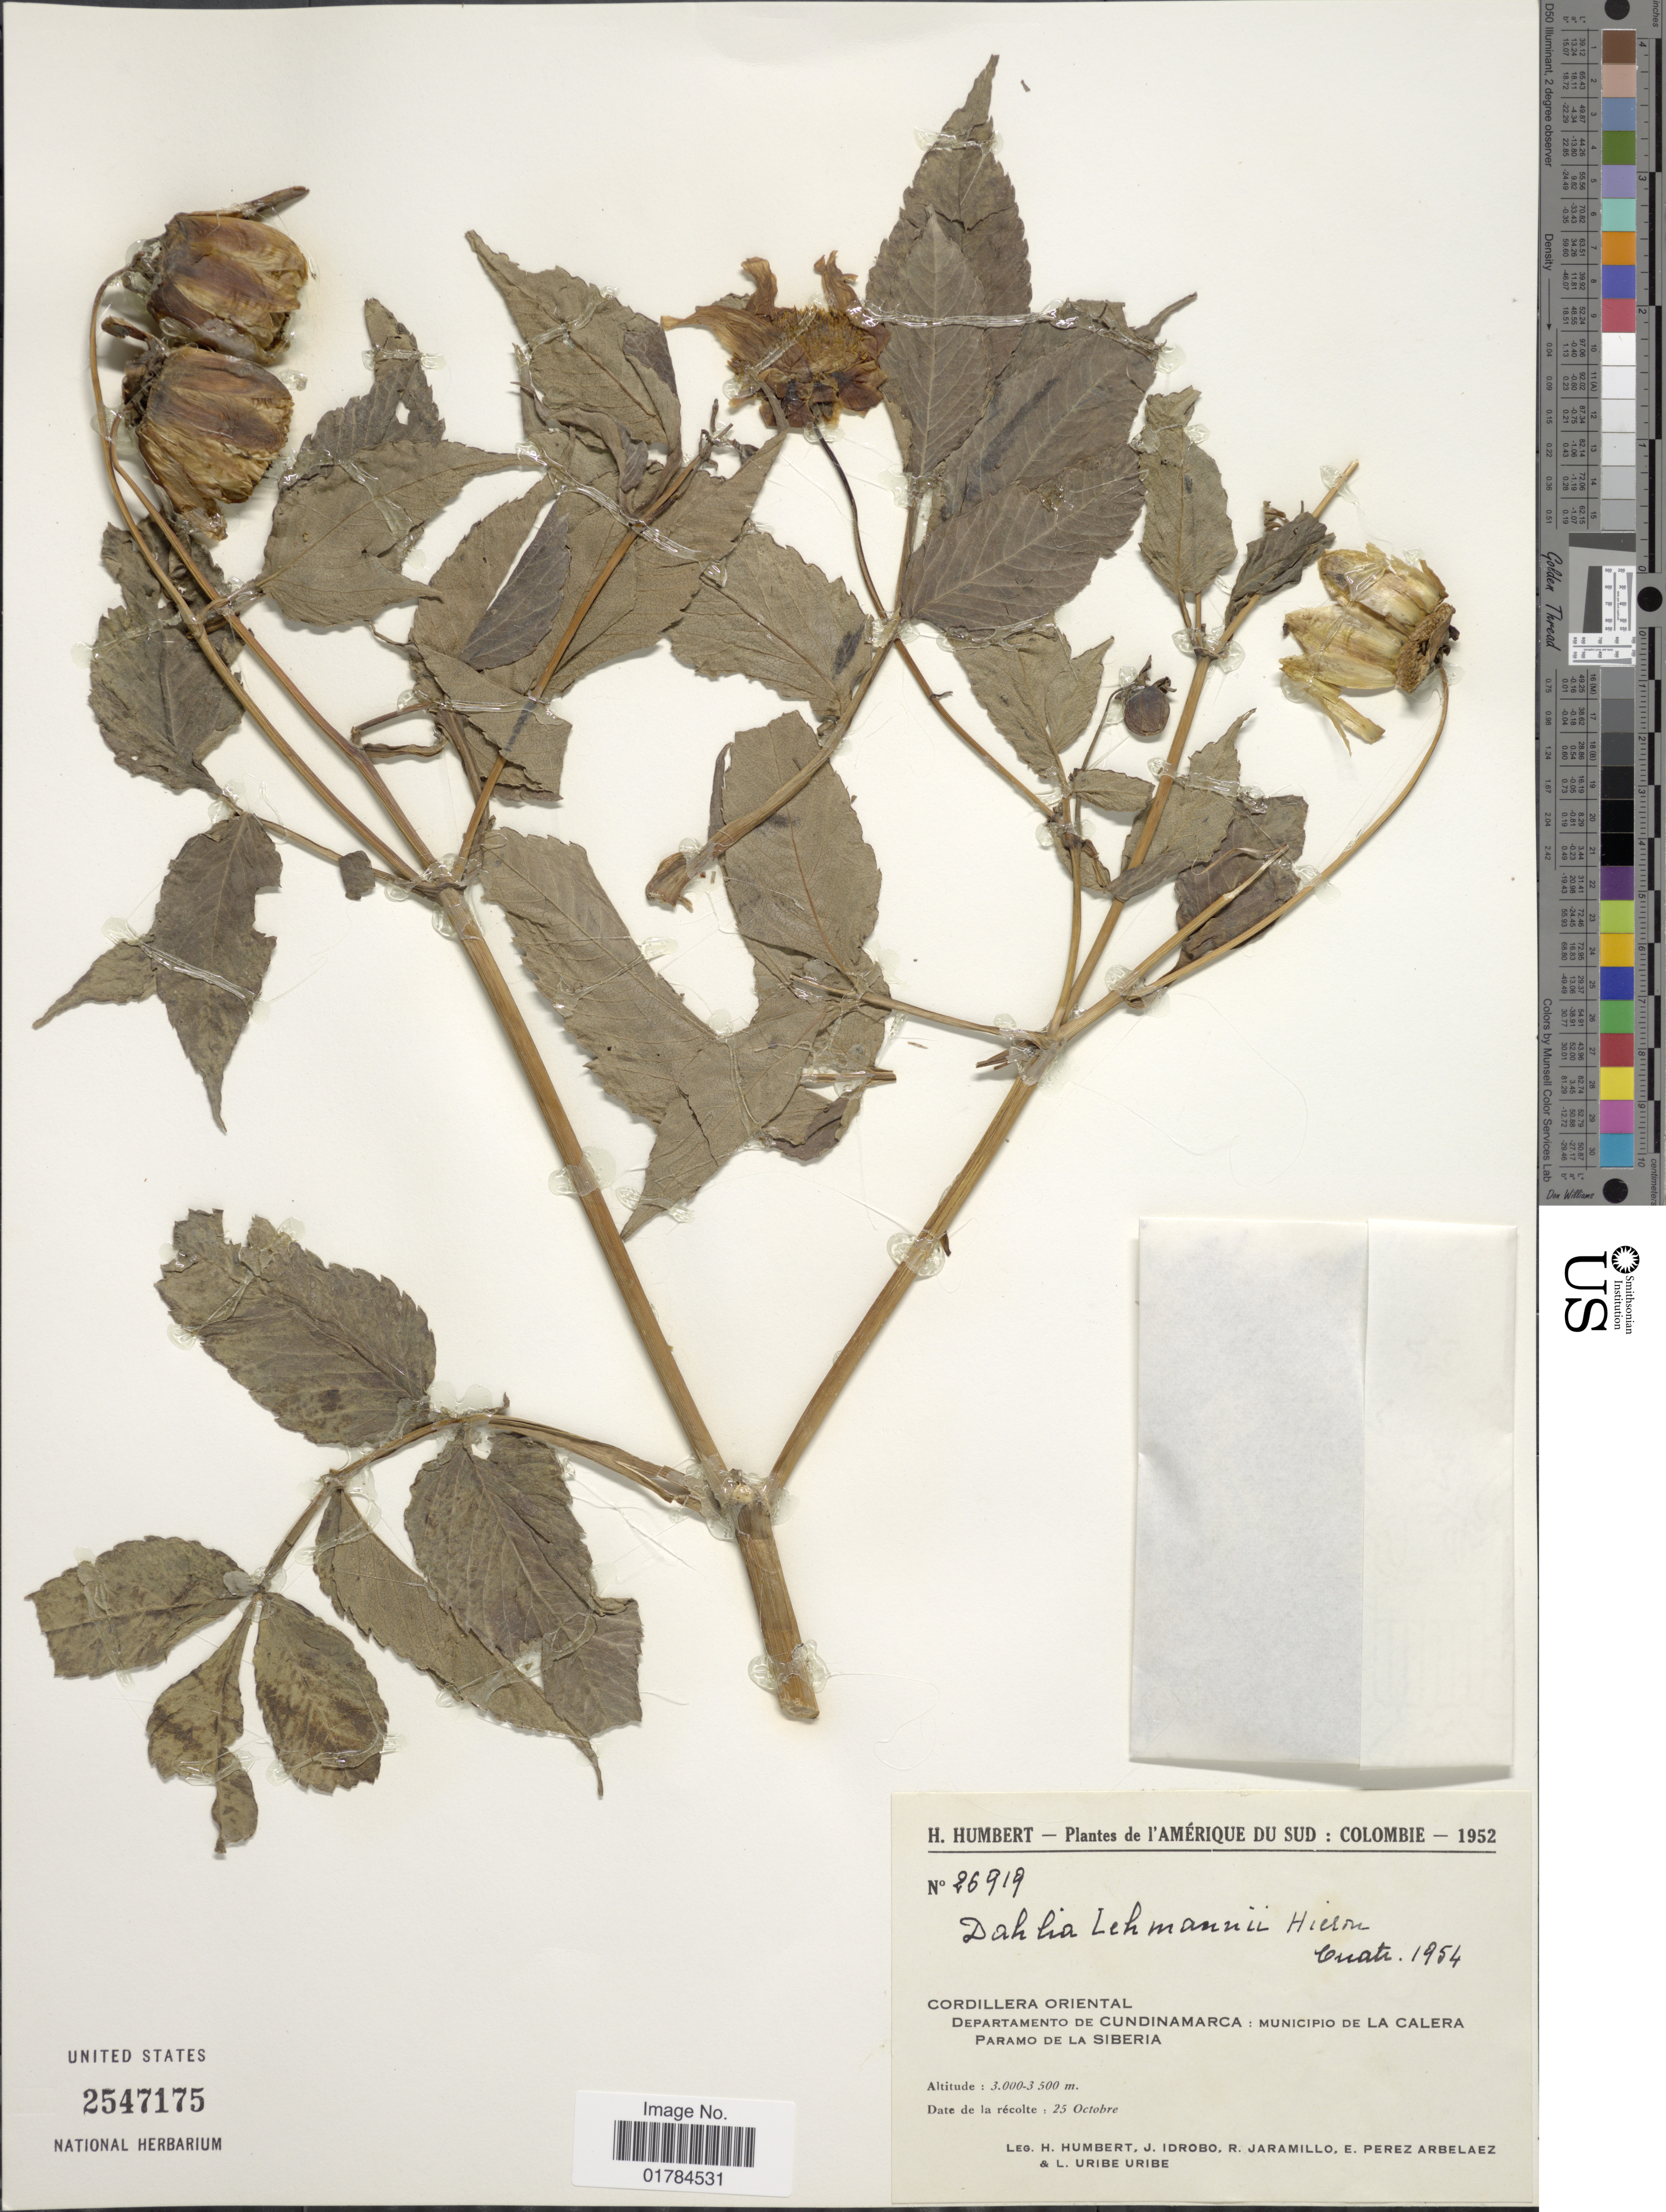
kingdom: Plantae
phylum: Tracheophyta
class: Magnoliopsida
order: Asterales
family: Asteraceae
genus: Dahlia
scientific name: Dahlia lehmanni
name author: Hieron.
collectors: H. Humbert, J. M. Idrobo, R. Jaramillo M., E. Pérez Arbeláez & L. Uribe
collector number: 26919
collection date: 1952-10-25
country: Colombia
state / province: Cundinamarca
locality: Cordillera Oriental: Municipio de La Calera, Paramo de La Siberia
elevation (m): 3000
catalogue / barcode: US 2547175